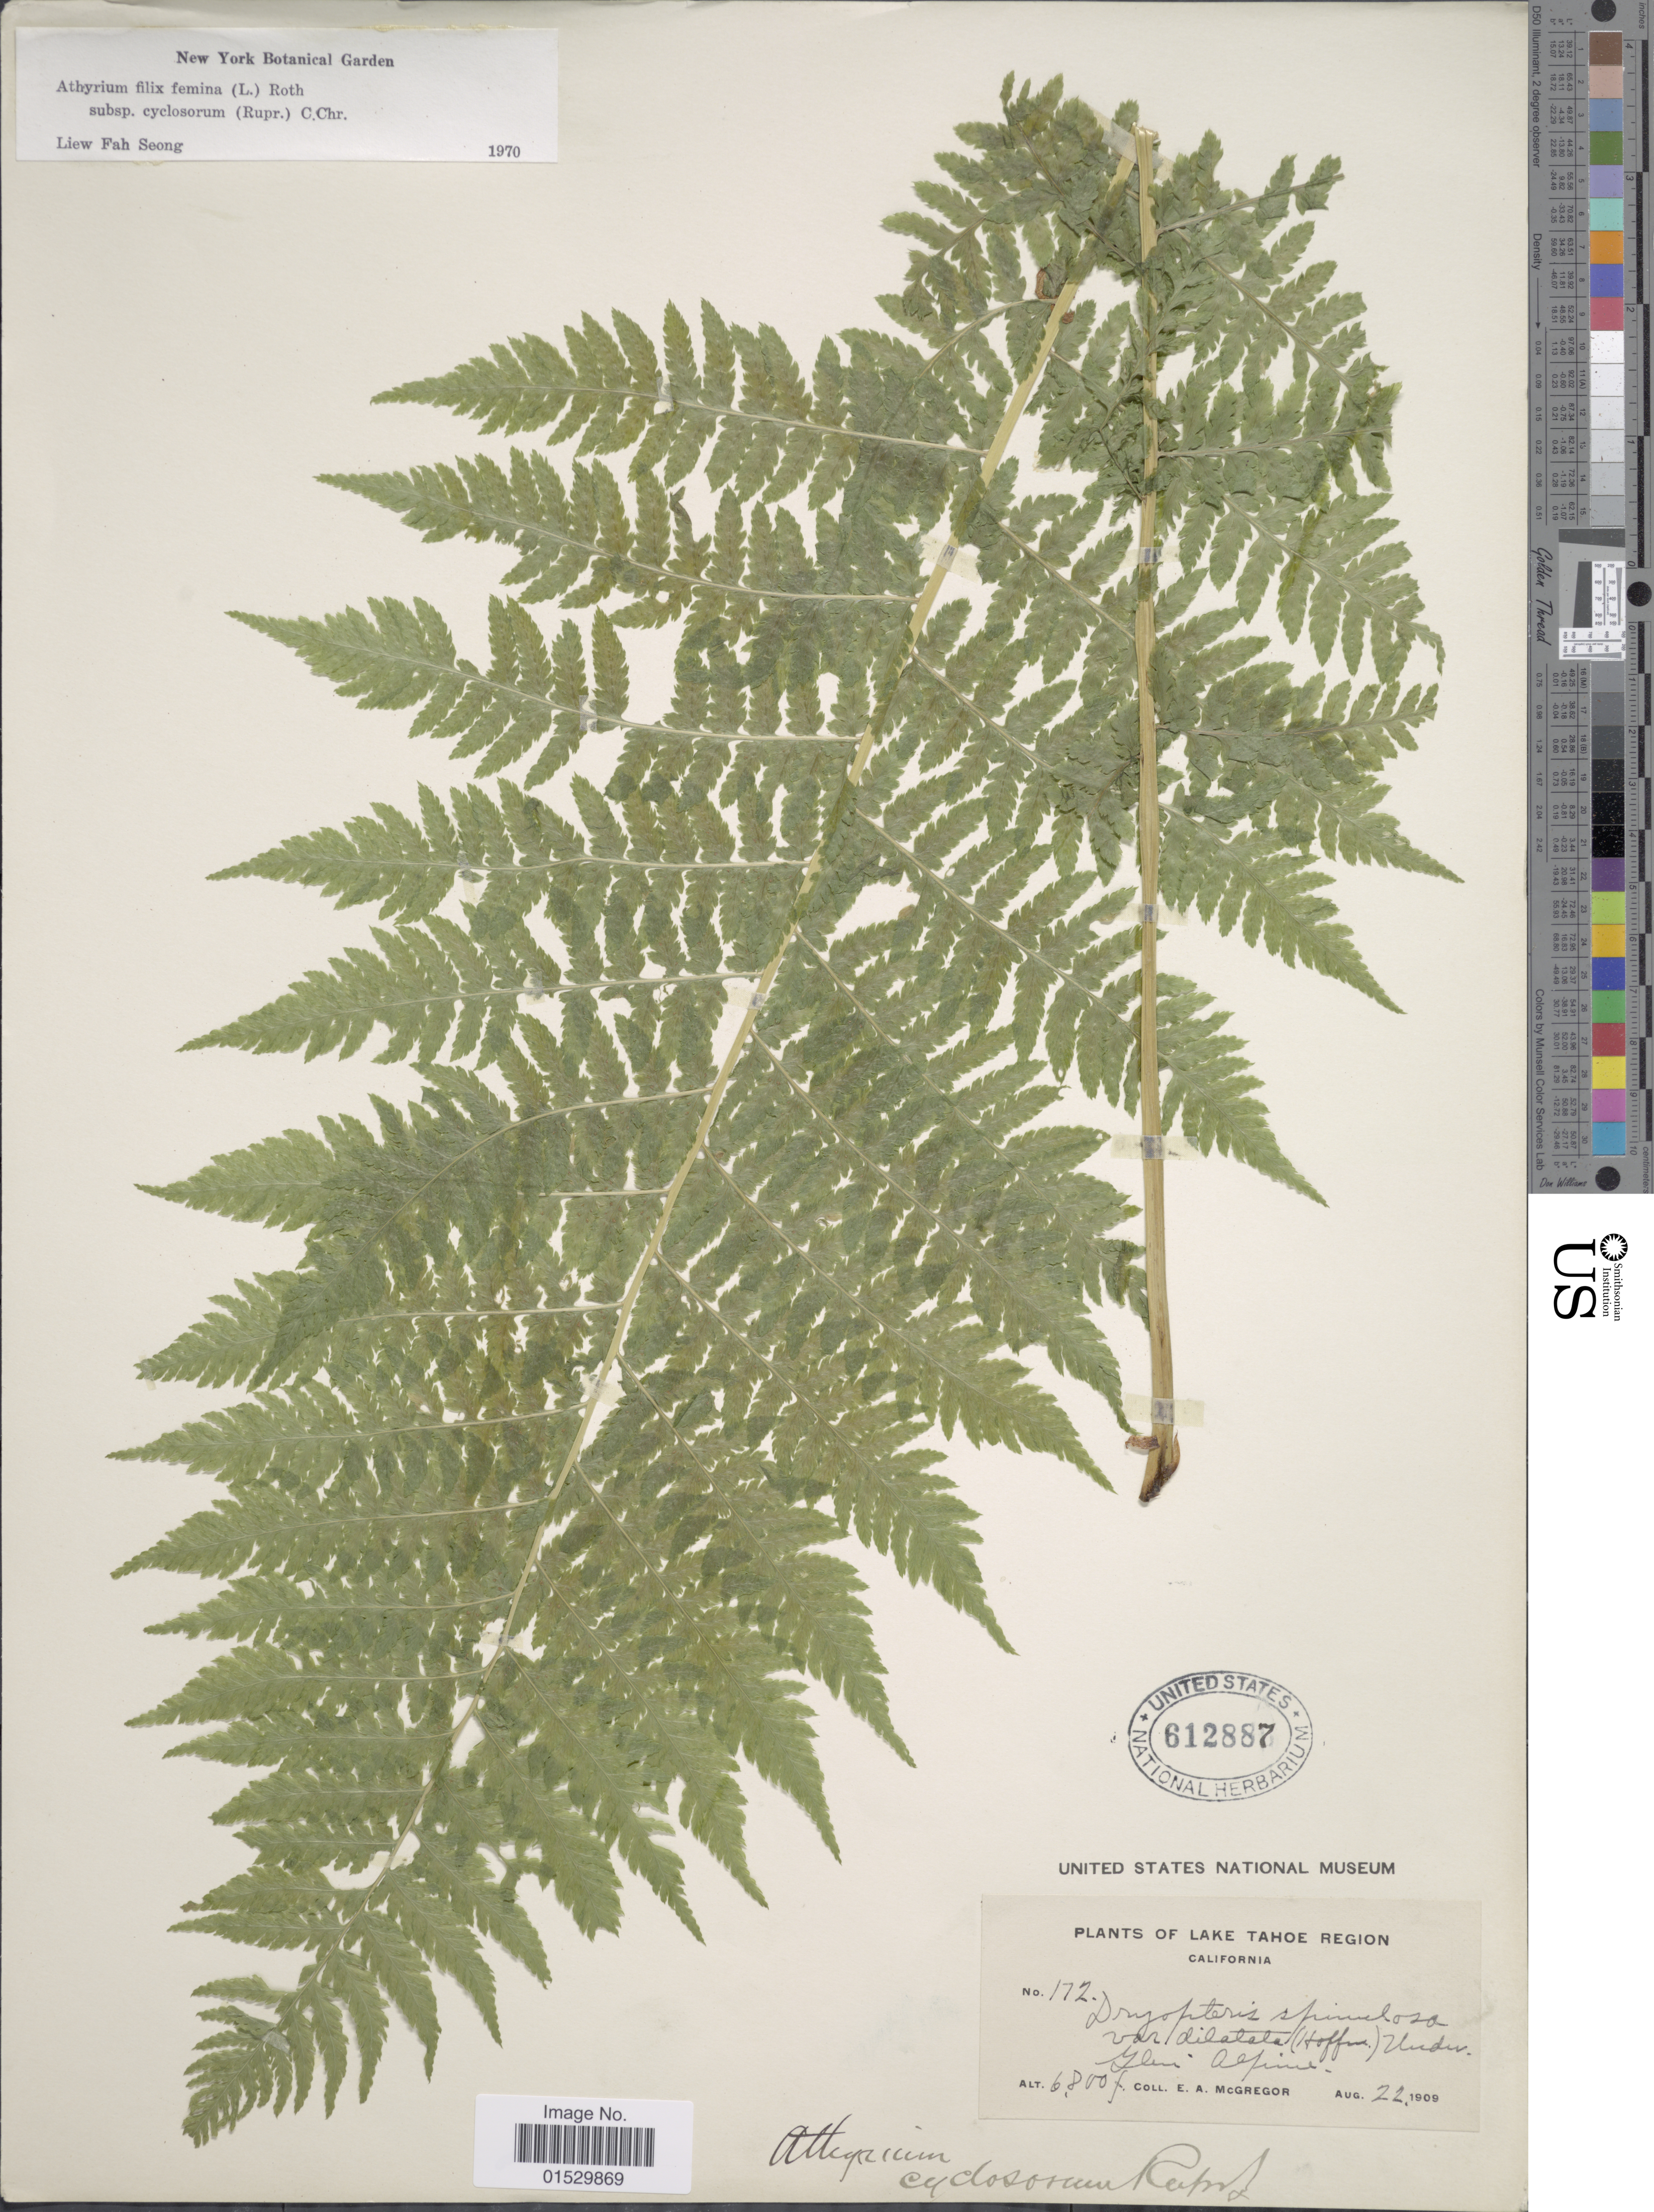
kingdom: Plantae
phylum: Tracheophyta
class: Polypodiopsida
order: Polypodiales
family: Athyriaceae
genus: Athyrium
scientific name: Athyrium filix-femina subsp. cyclosorum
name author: (Rupr.) C. Chr.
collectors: E. A. McGregor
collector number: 172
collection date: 1909-08-22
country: United States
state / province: California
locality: Lake Tahoe Region, Glen Alpine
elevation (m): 2073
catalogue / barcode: US 612887